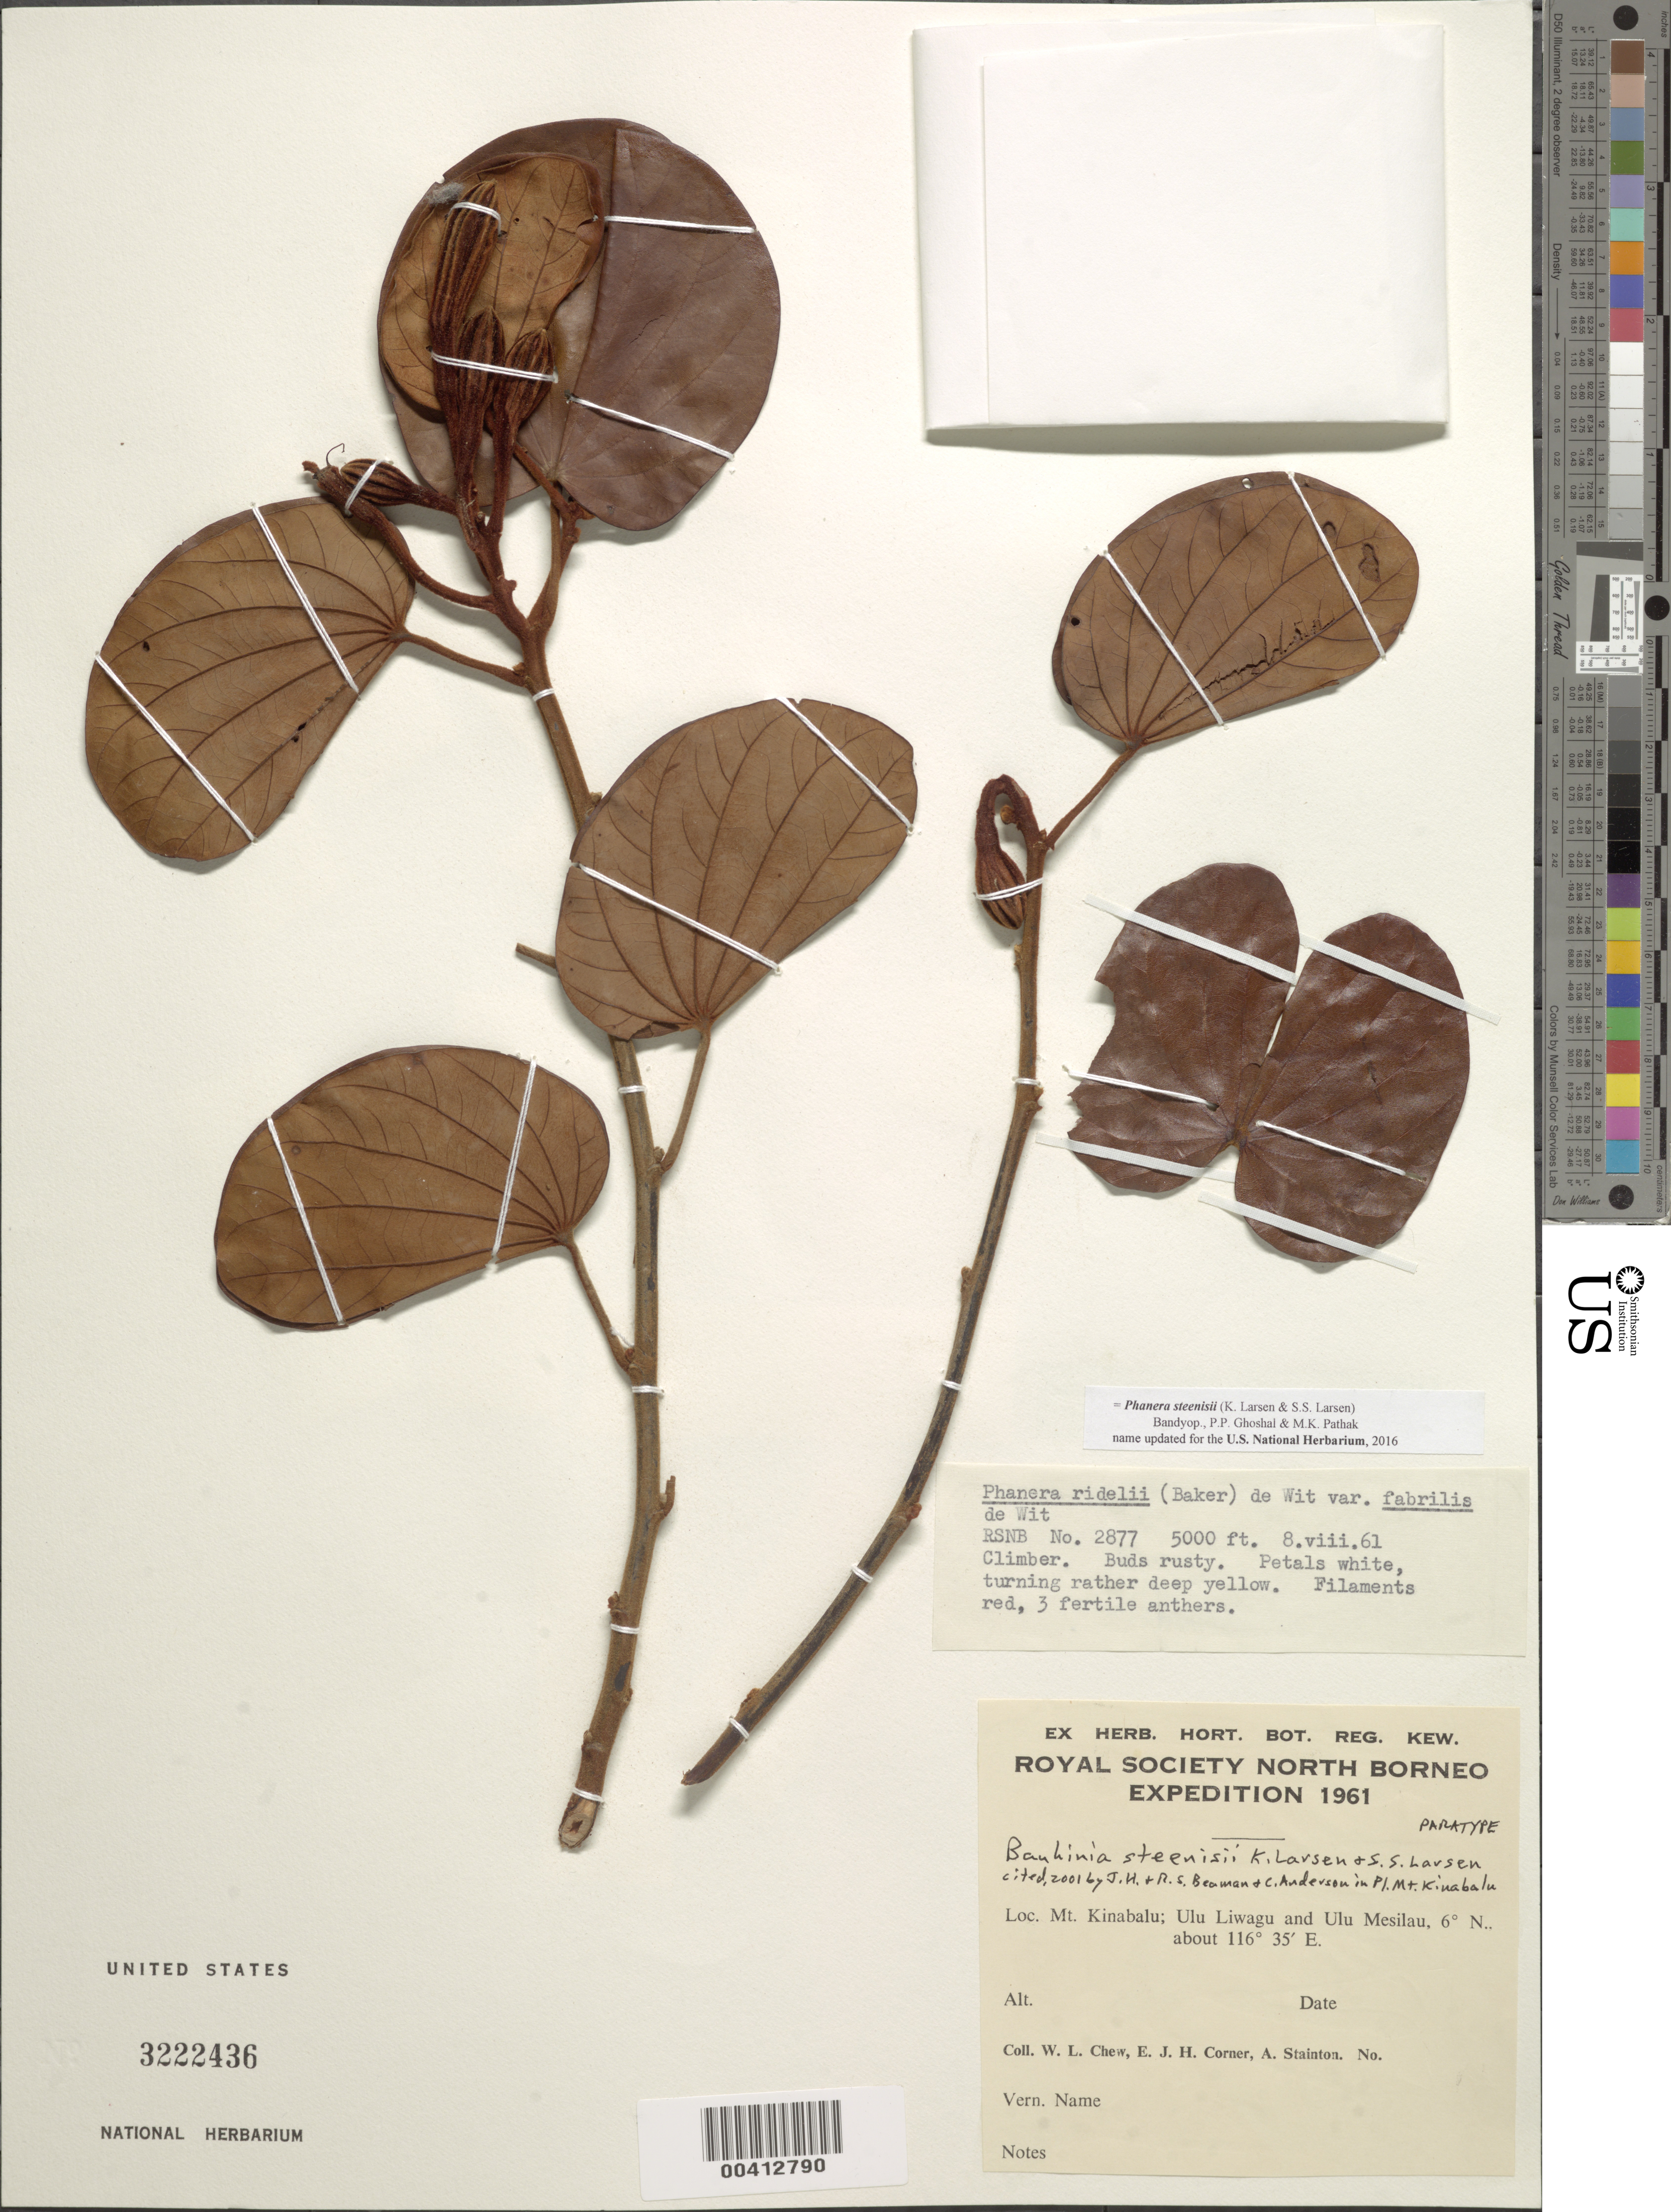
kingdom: Plantae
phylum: Tracheophyta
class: Magnoliopsida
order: Fabales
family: Fabaceae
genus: Phanera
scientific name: Phanera steenisii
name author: (K. Larsen & S.S. Larsen) Bandyop. et al.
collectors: W. Chew, E. Corner & A. Stainton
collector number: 2877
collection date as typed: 1961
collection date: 1961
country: Malaysia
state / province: Sabah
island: Borneo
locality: Mt kinabalu, ulu liwagu and ulu mesilau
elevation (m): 5000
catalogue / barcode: US 3222436